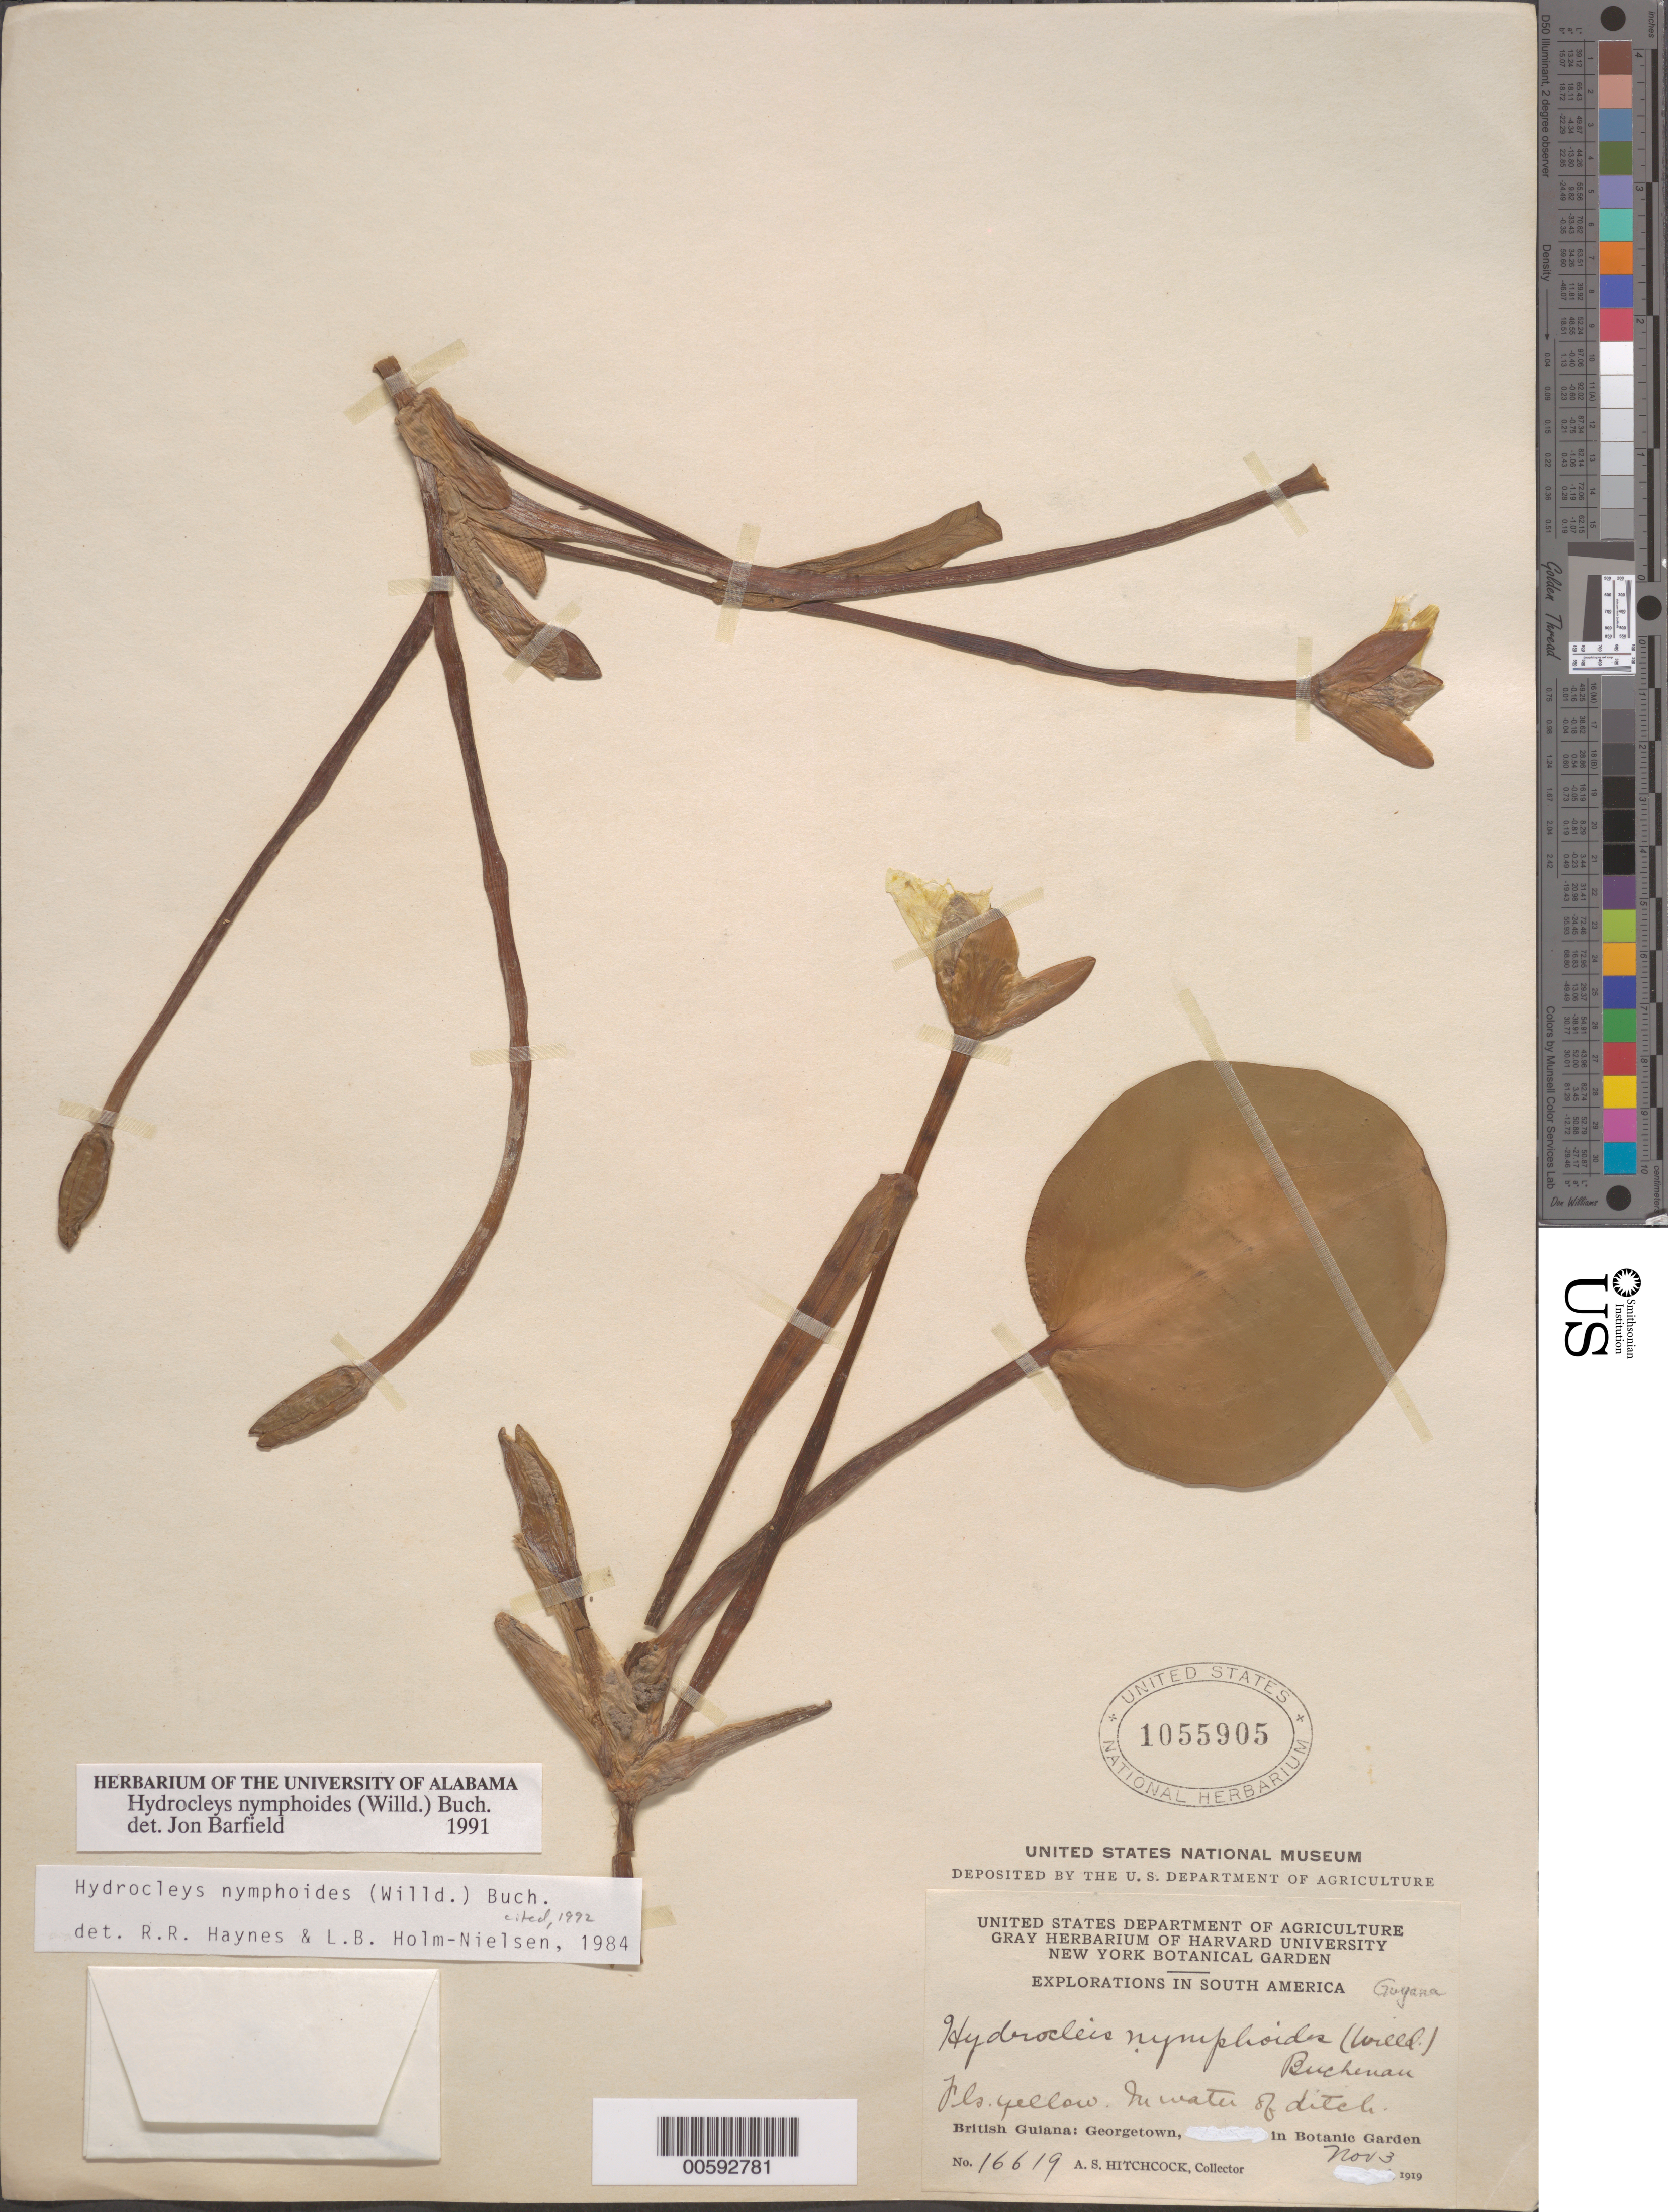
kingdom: Plantae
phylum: Tracheophyta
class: Liliopsida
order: Alismatales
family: Alismataceae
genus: Hydrocleys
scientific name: Hydrocleys nymphoides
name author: (Humb. & Bonpl. ex Willd.) Buchenau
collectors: A. S. Hitchcock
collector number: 16619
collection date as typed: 03 Nov 1919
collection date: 1919-11-03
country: Guyana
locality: Georgetown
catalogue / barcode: US 1055905